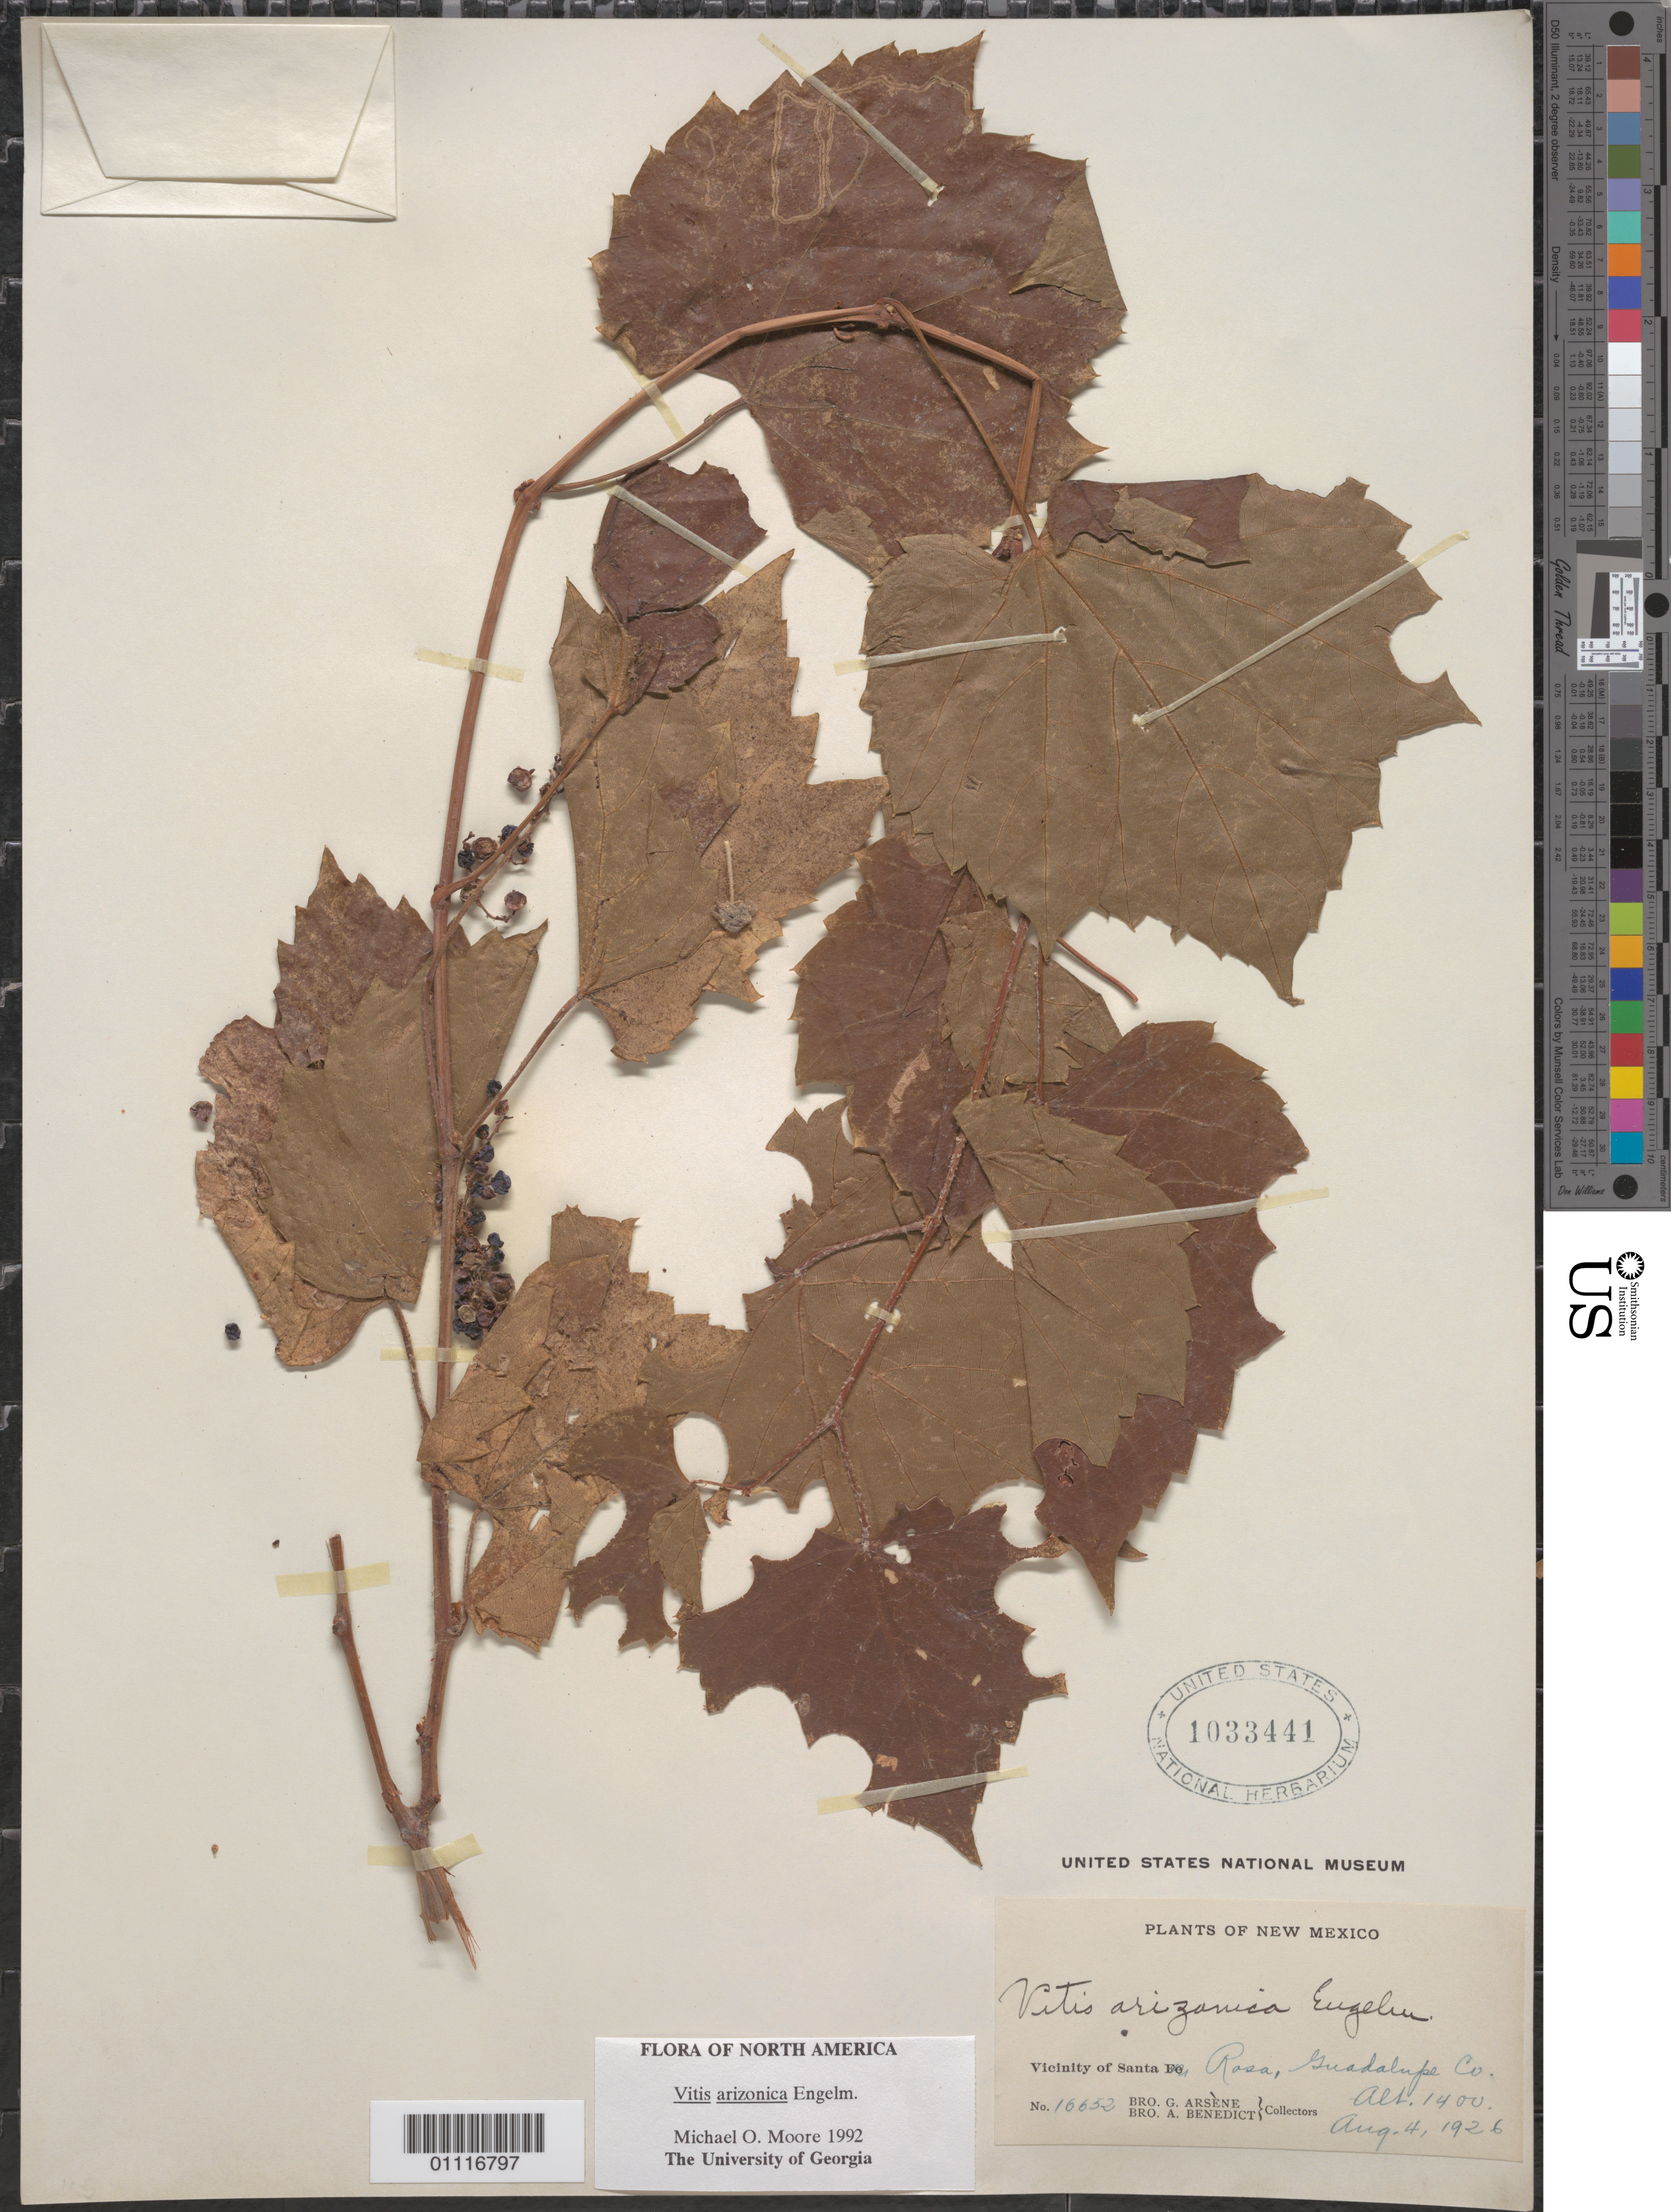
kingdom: Plantae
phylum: Tracheophyta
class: Magnoliopsida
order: Vitales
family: Vitaceae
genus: Vitis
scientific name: Vitis arizonica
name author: Engelm.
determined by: Moore, M. O.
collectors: Bro. G. Arsène & Bro. A. Benedict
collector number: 16652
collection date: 1926-08-04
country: United States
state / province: New Mexico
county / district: Guadalupe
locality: Vicinity of Santa Rosa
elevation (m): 427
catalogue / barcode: US 1033441